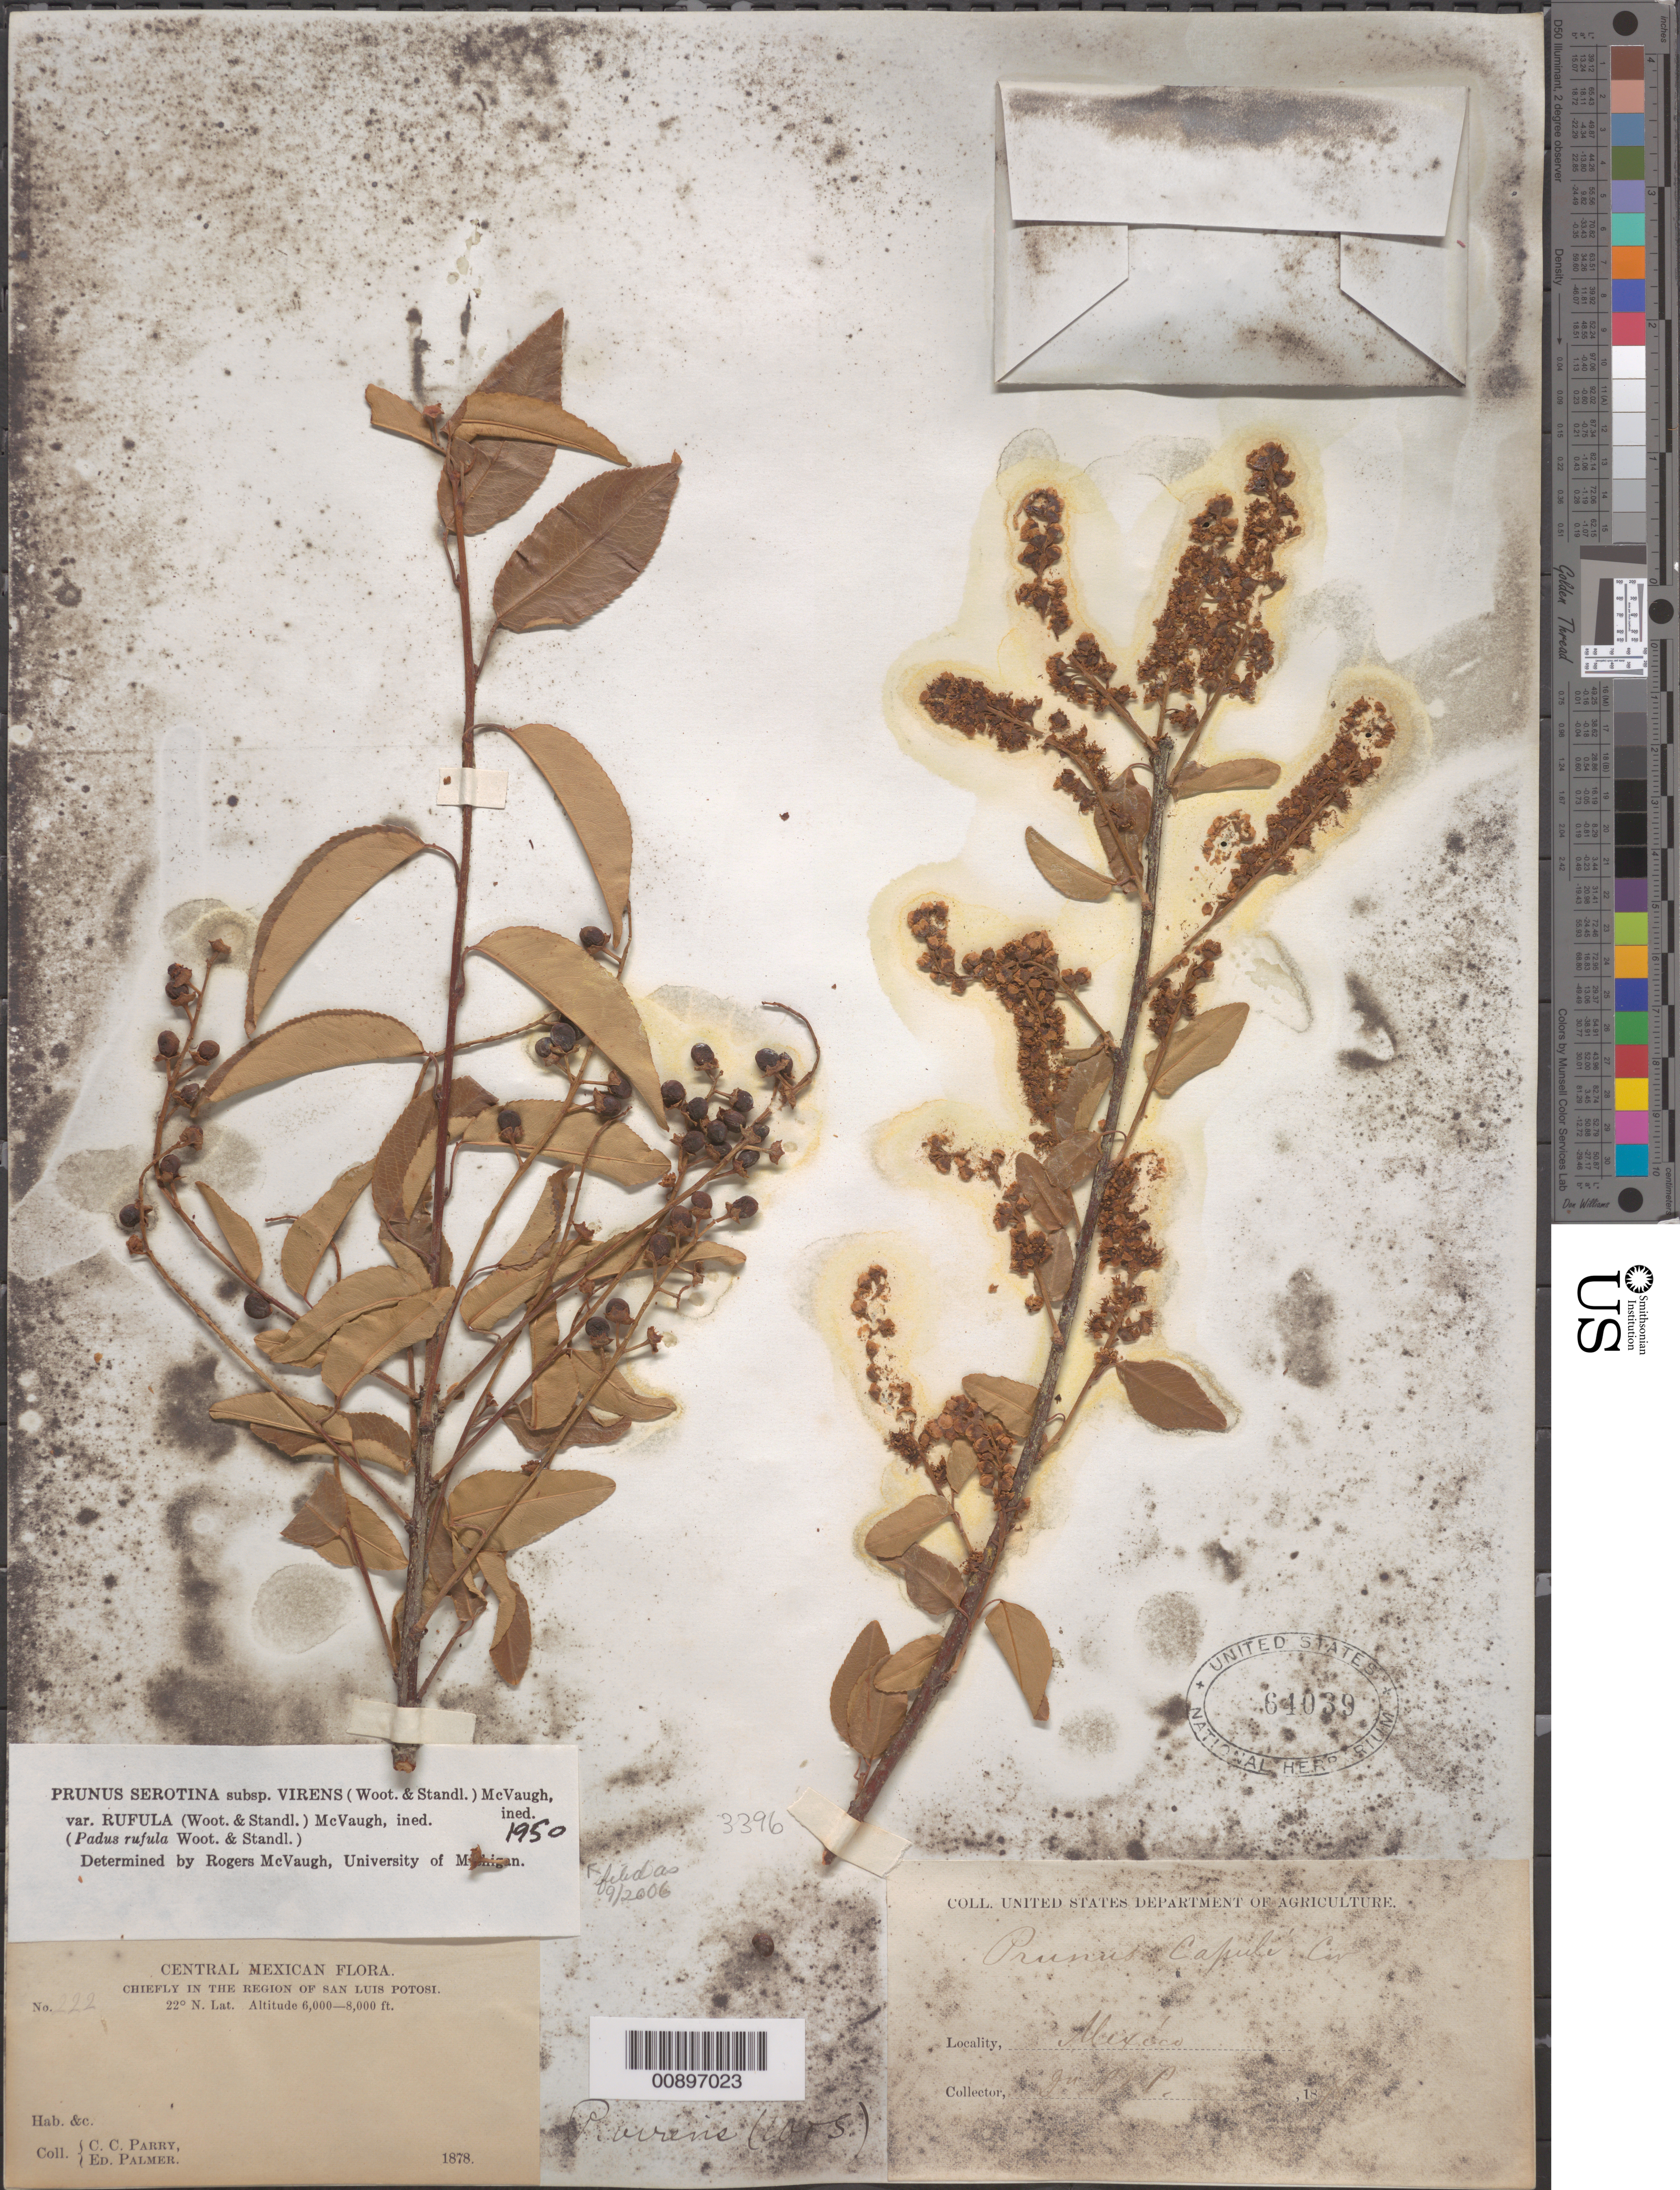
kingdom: Plantae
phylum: Tracheophyta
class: Magnoliopsida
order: Rosales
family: Rosaceae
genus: Prunus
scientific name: Prunus serotina var. rufula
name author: (Wooton & Standl.) McVaugh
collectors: C. C. Parry & E. Palmer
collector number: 222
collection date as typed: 1878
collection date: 1878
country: Mexico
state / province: San Luis Potosí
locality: Chiefly in the region of San Luis Potosí.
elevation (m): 1829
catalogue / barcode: US 64039